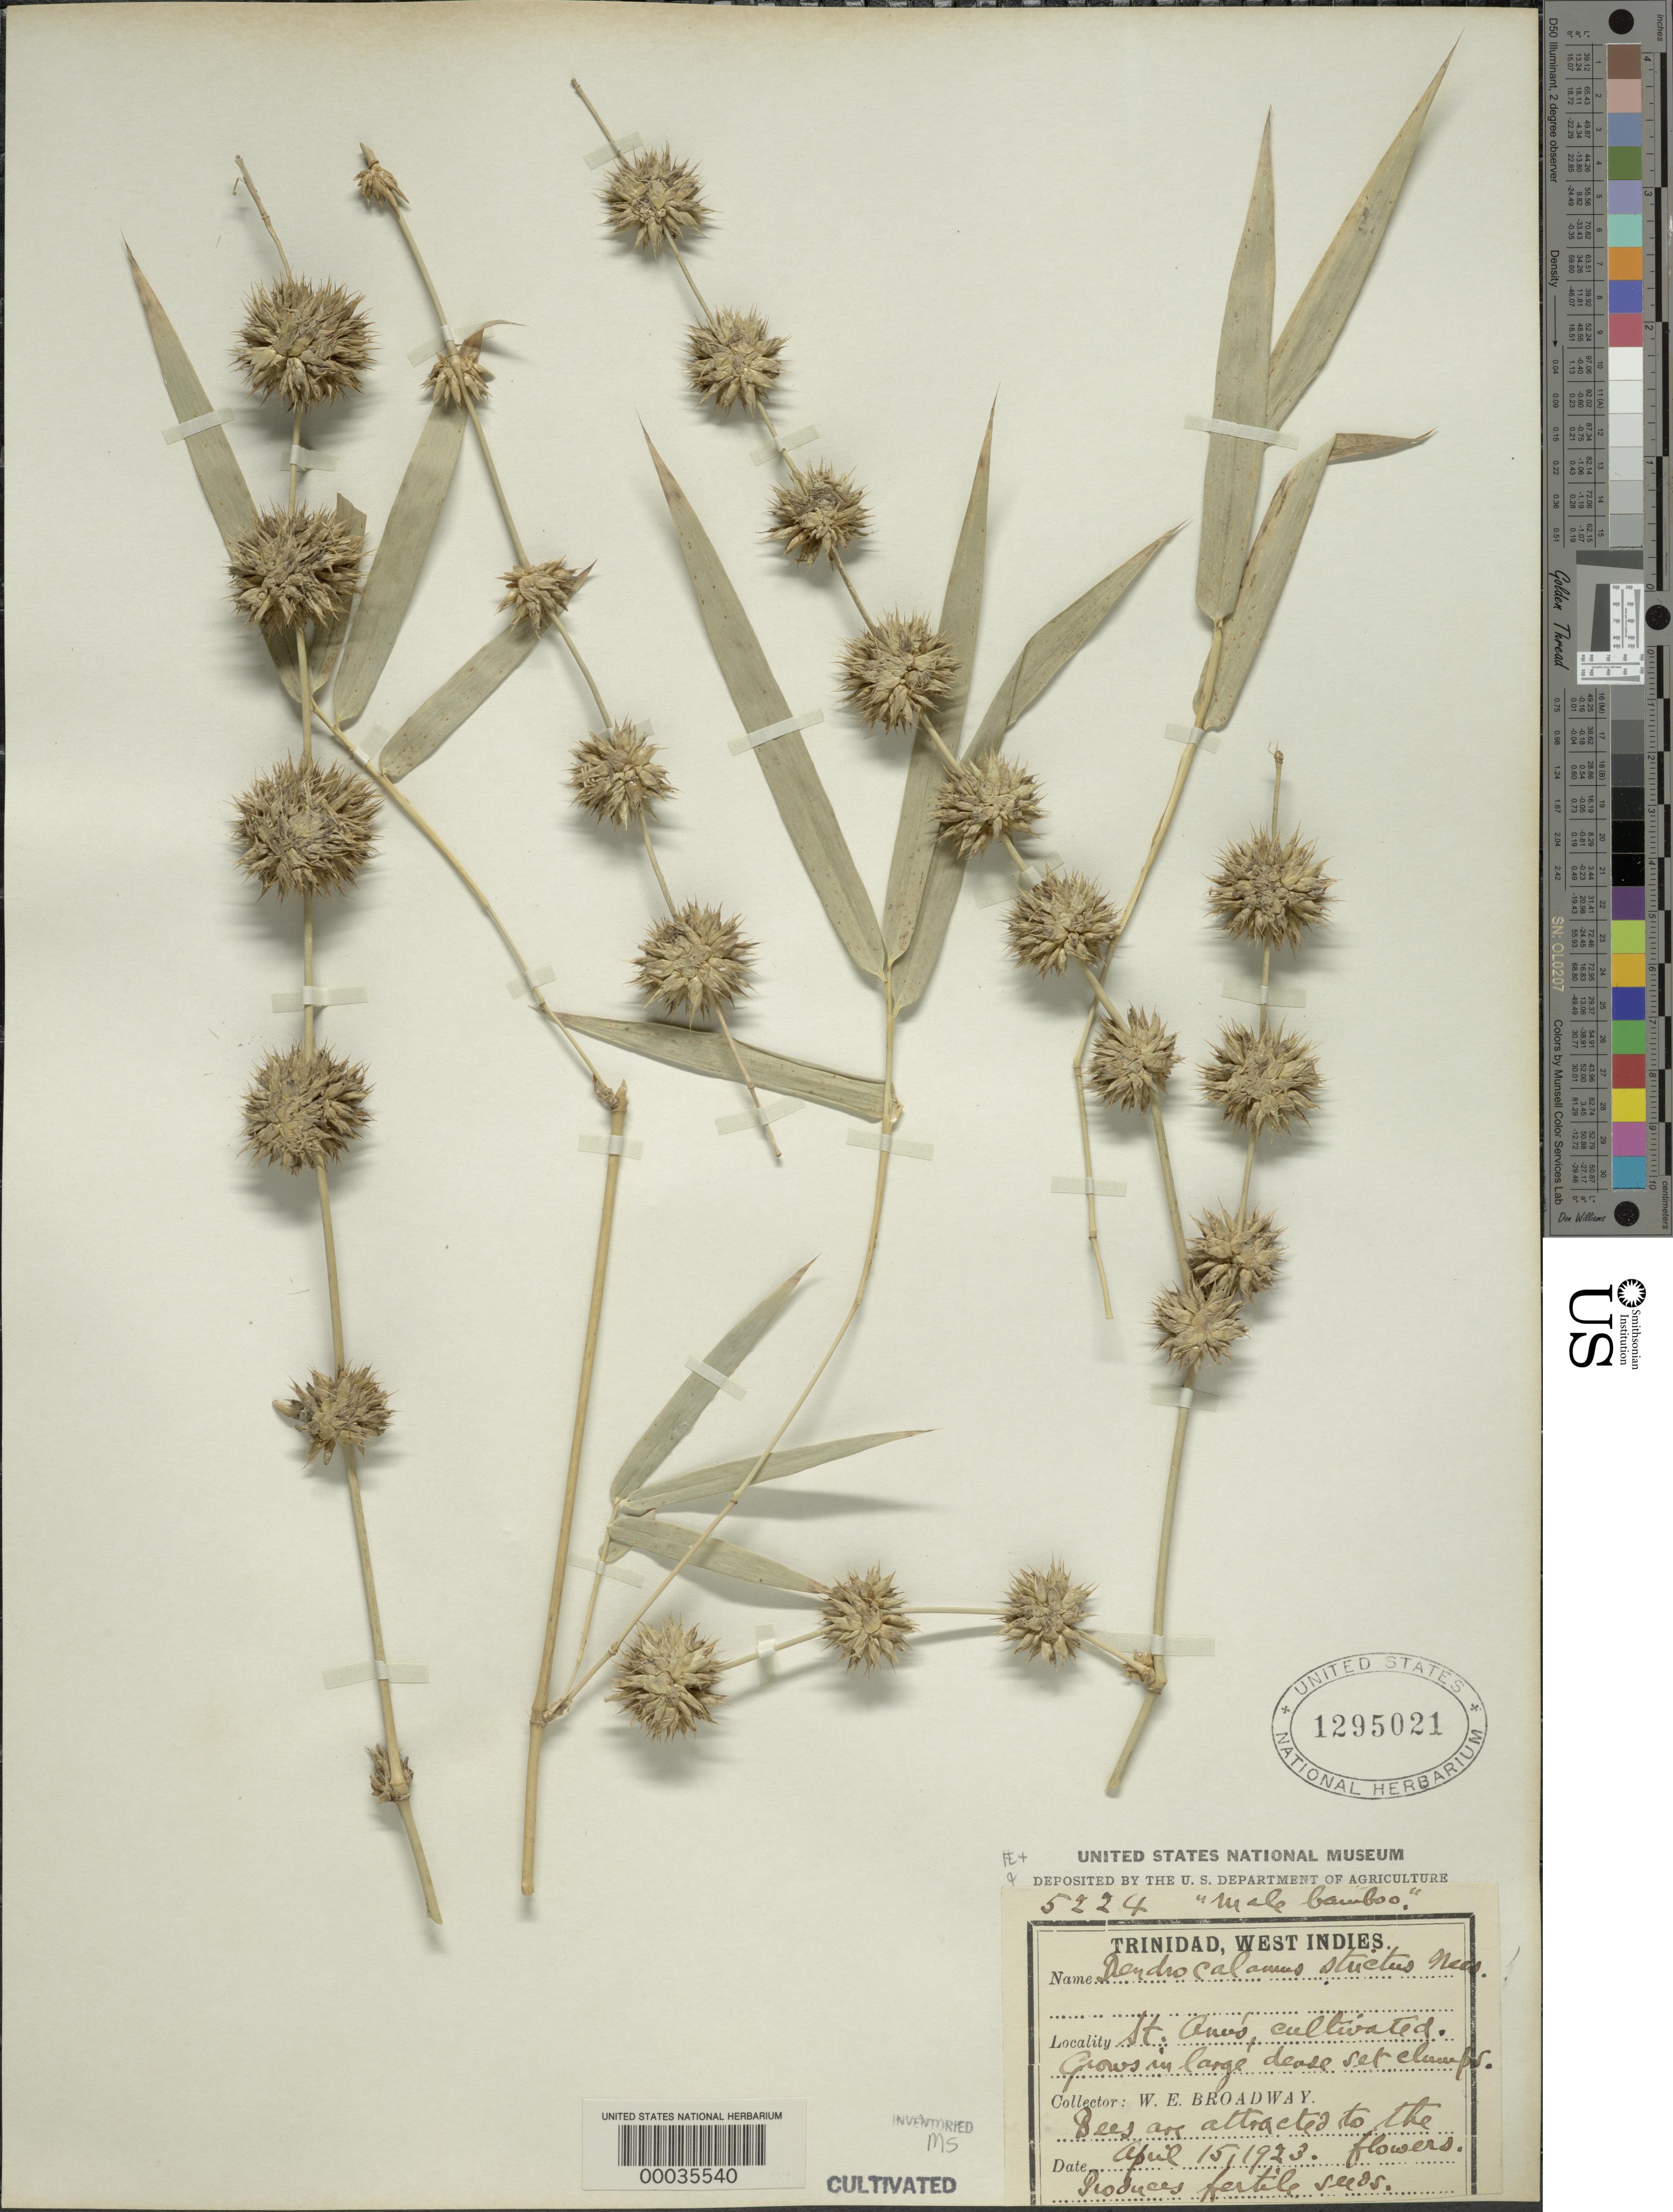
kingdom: Plantae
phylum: Tracheophyta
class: Liliopsida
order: Poales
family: Poaceae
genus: Dendrocalamus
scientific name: Dendrocalamus strictus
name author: (Roxb.) Nees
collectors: W. E. Broadway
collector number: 5224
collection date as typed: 15 Apr 1923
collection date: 1923-04-15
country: Trinidad and Tobago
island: Trinidad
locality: St. anus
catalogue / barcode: US 1295021